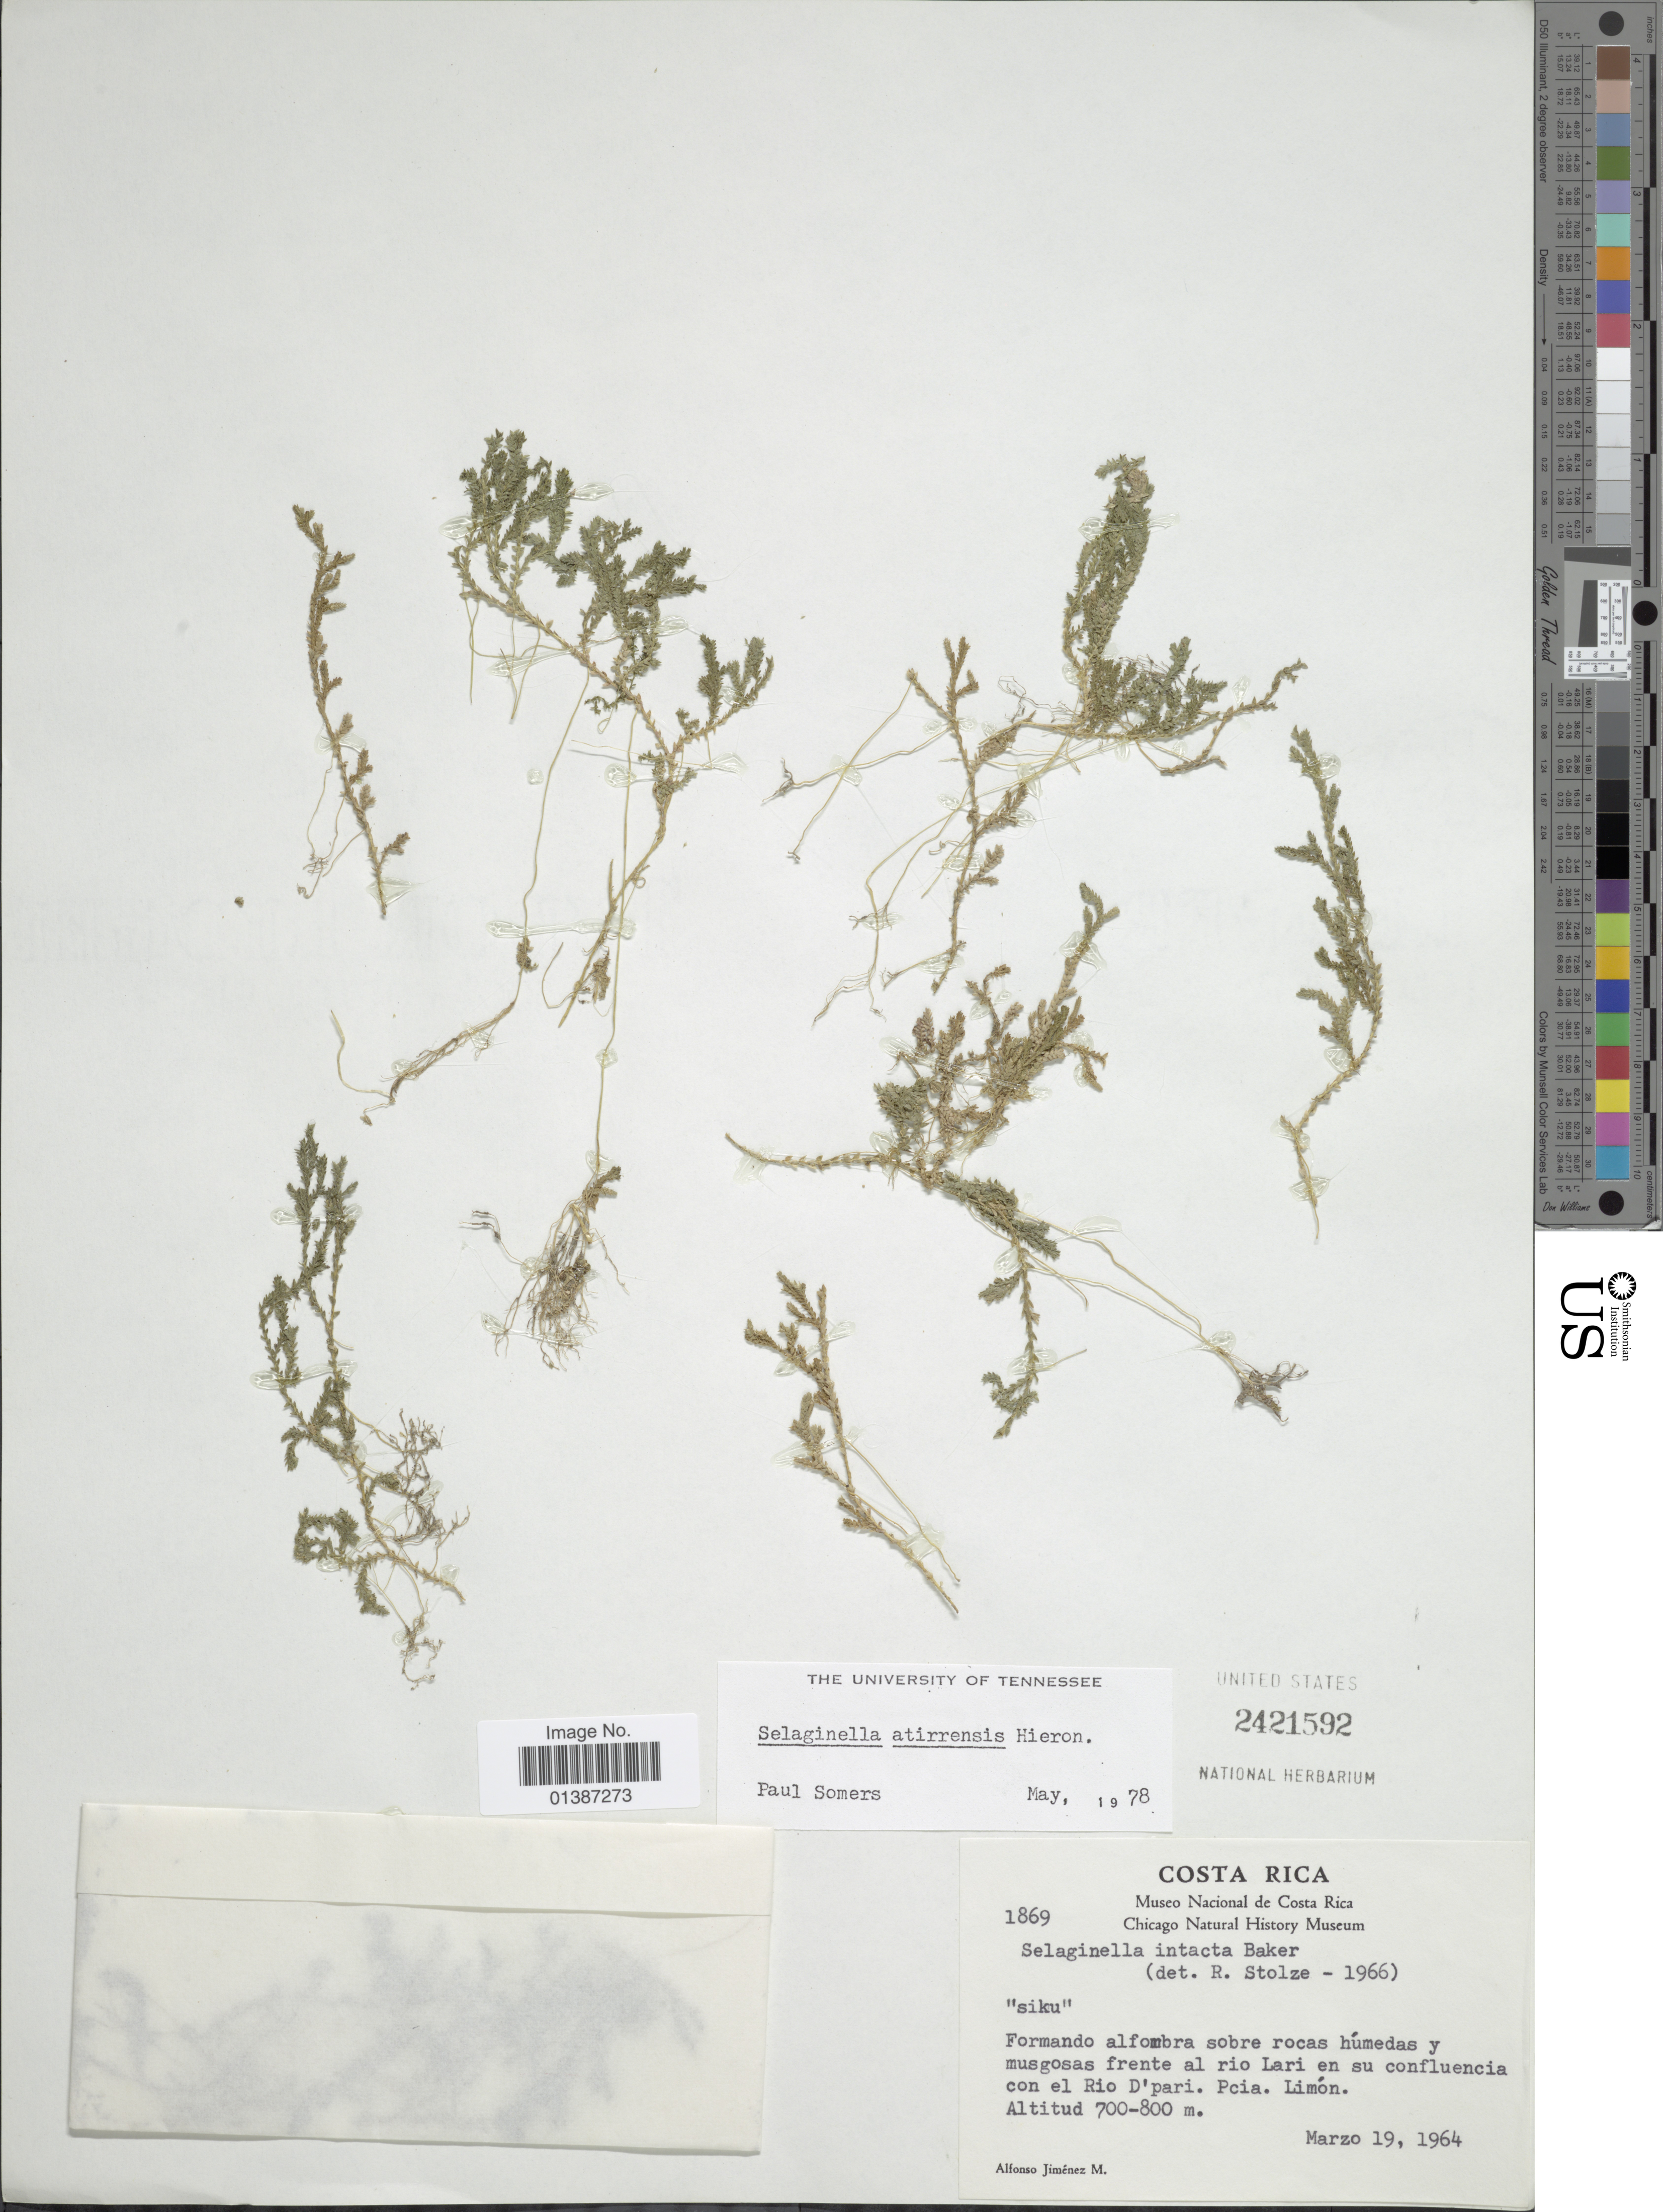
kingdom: Plantae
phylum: Tracheophyta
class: Lycopodiopsida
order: Selaginellales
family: Selaginellaceae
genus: Selaginella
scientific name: Selaginella atirrensis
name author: Hieron. in Engl. & Prantl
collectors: A. Jimenez M.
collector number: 1869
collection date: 1964-03-19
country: Costa Rica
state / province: Limón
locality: Formando alfombra sobre rocas húmedas y musgosas frente al rio Lari en su confluencia con el Rio D'pari. Pcia. Limón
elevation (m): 700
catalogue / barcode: US 2421592